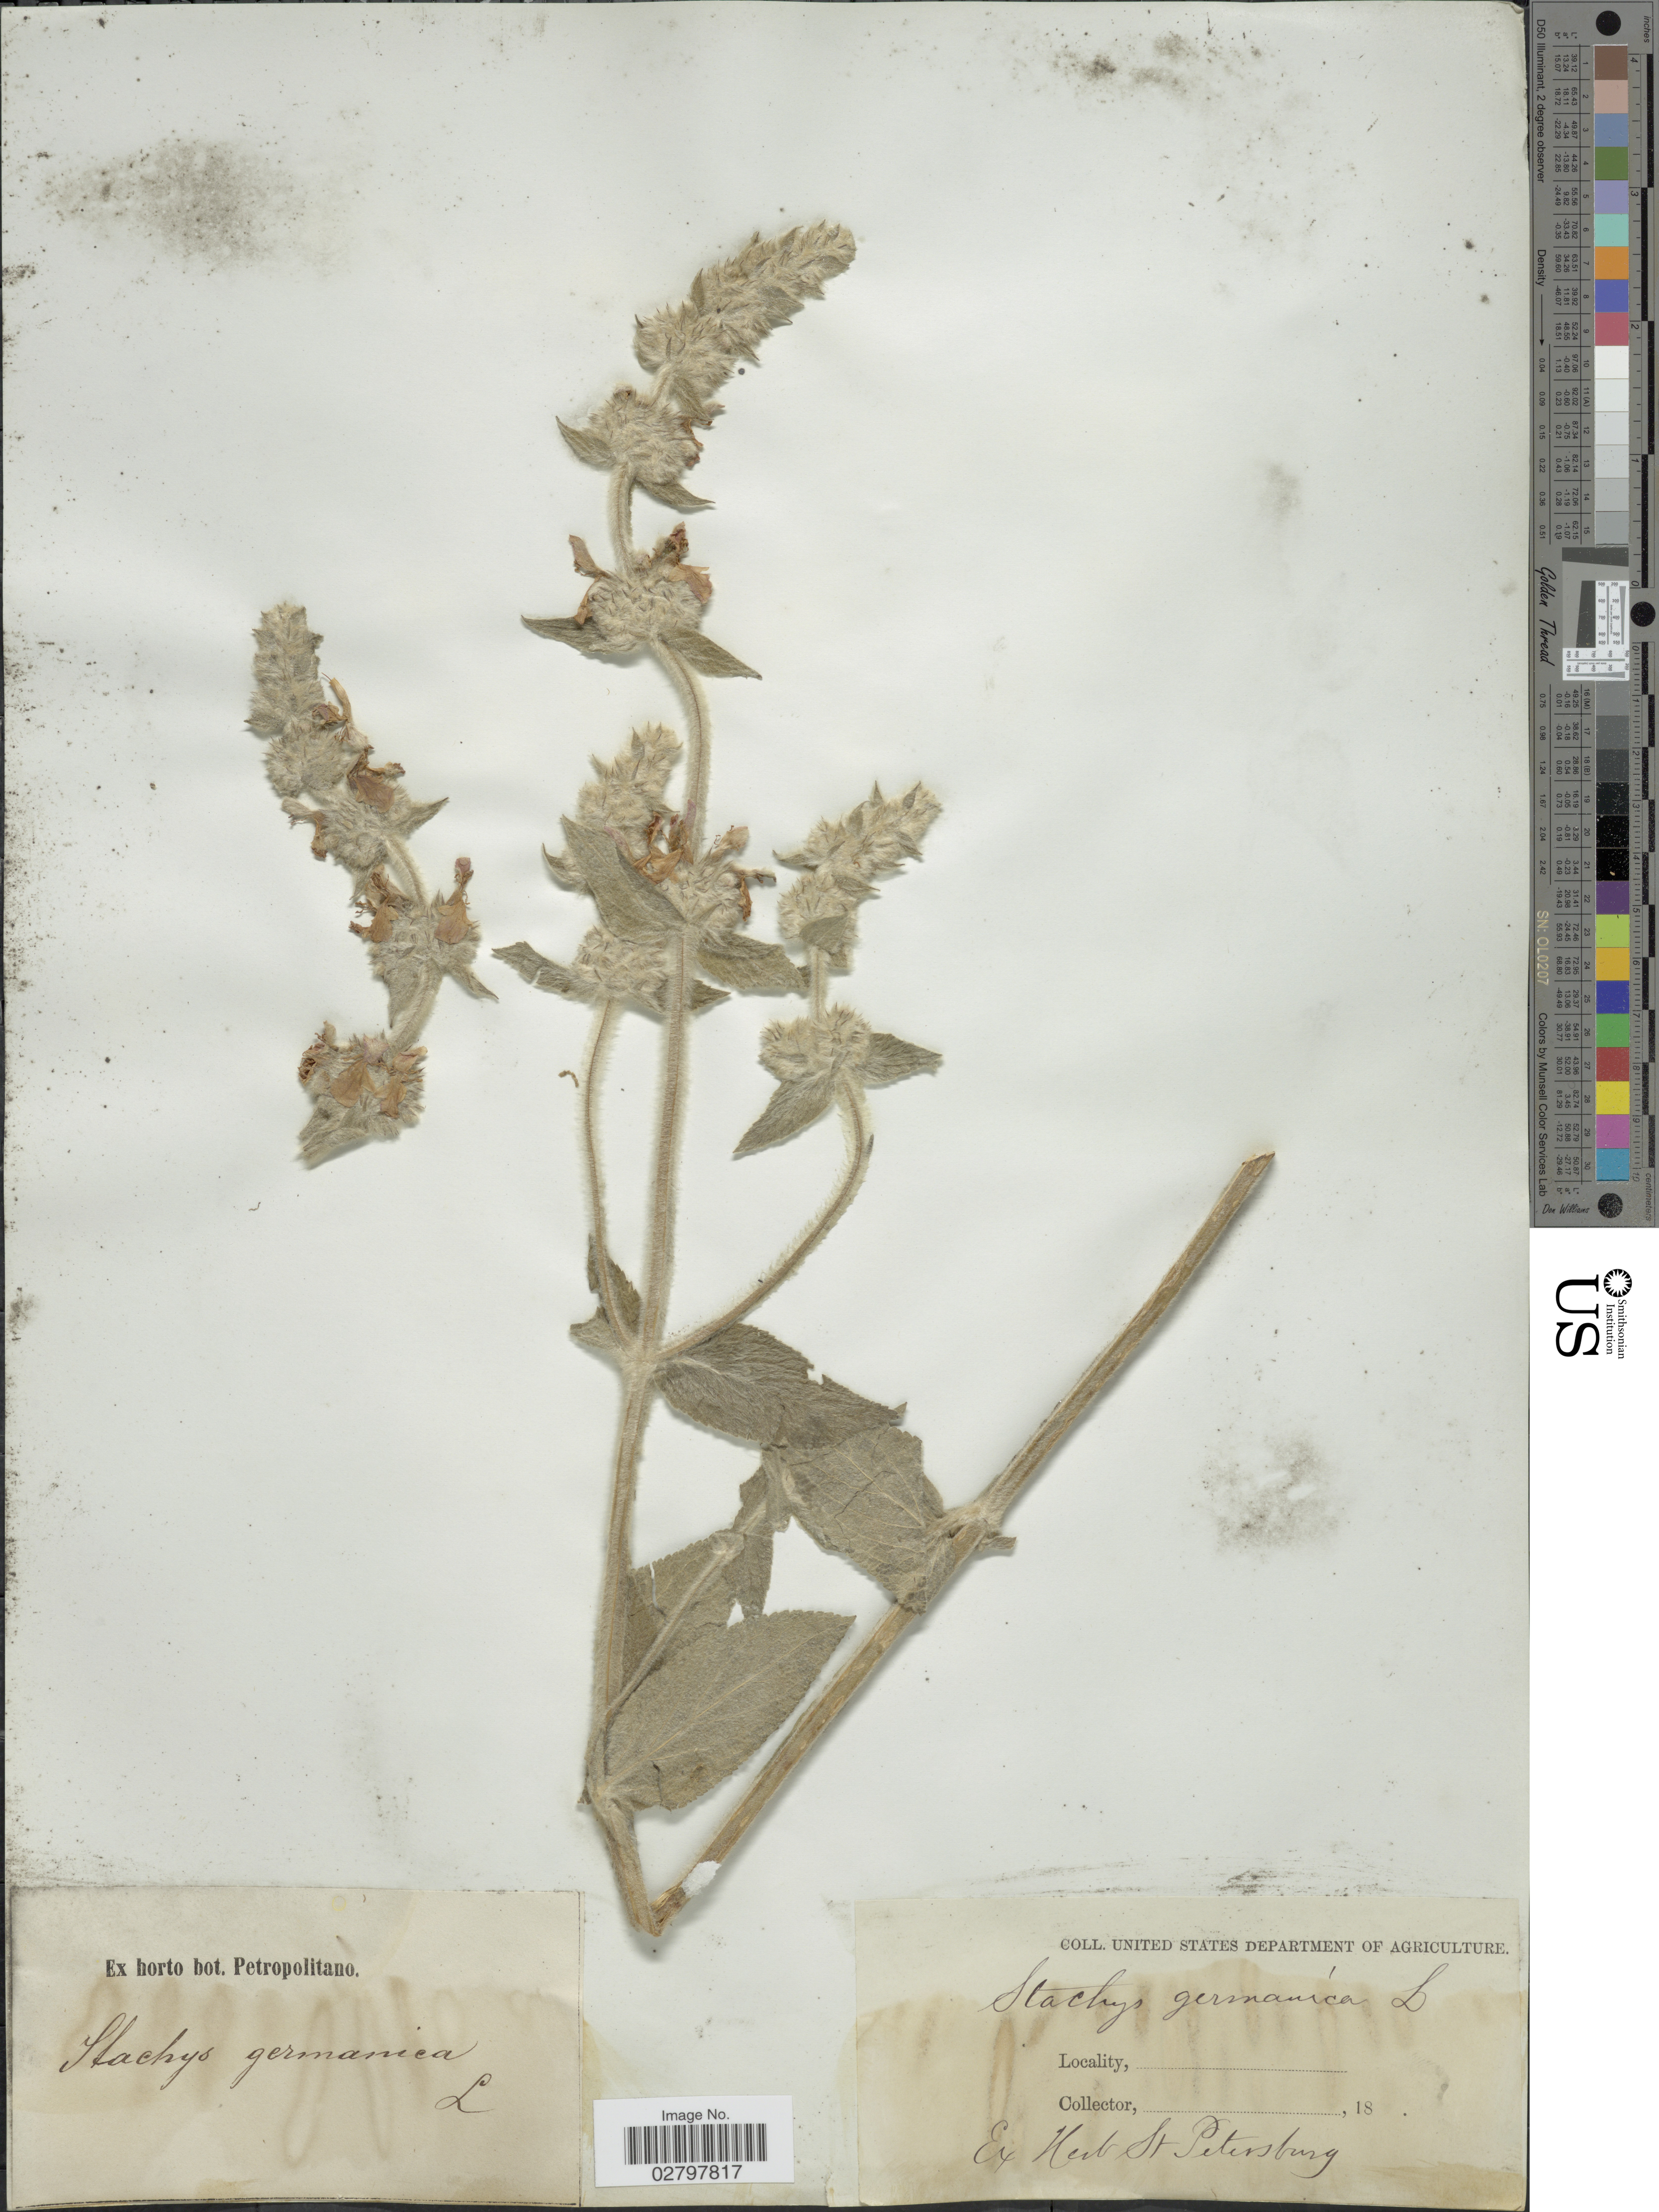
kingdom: Plantae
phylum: Tracheophyta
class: Magnoliopsida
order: Lamiales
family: Lamiaceae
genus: Stachys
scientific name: Stachys germanica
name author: L.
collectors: Ex herb. St. Petersburg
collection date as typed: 18